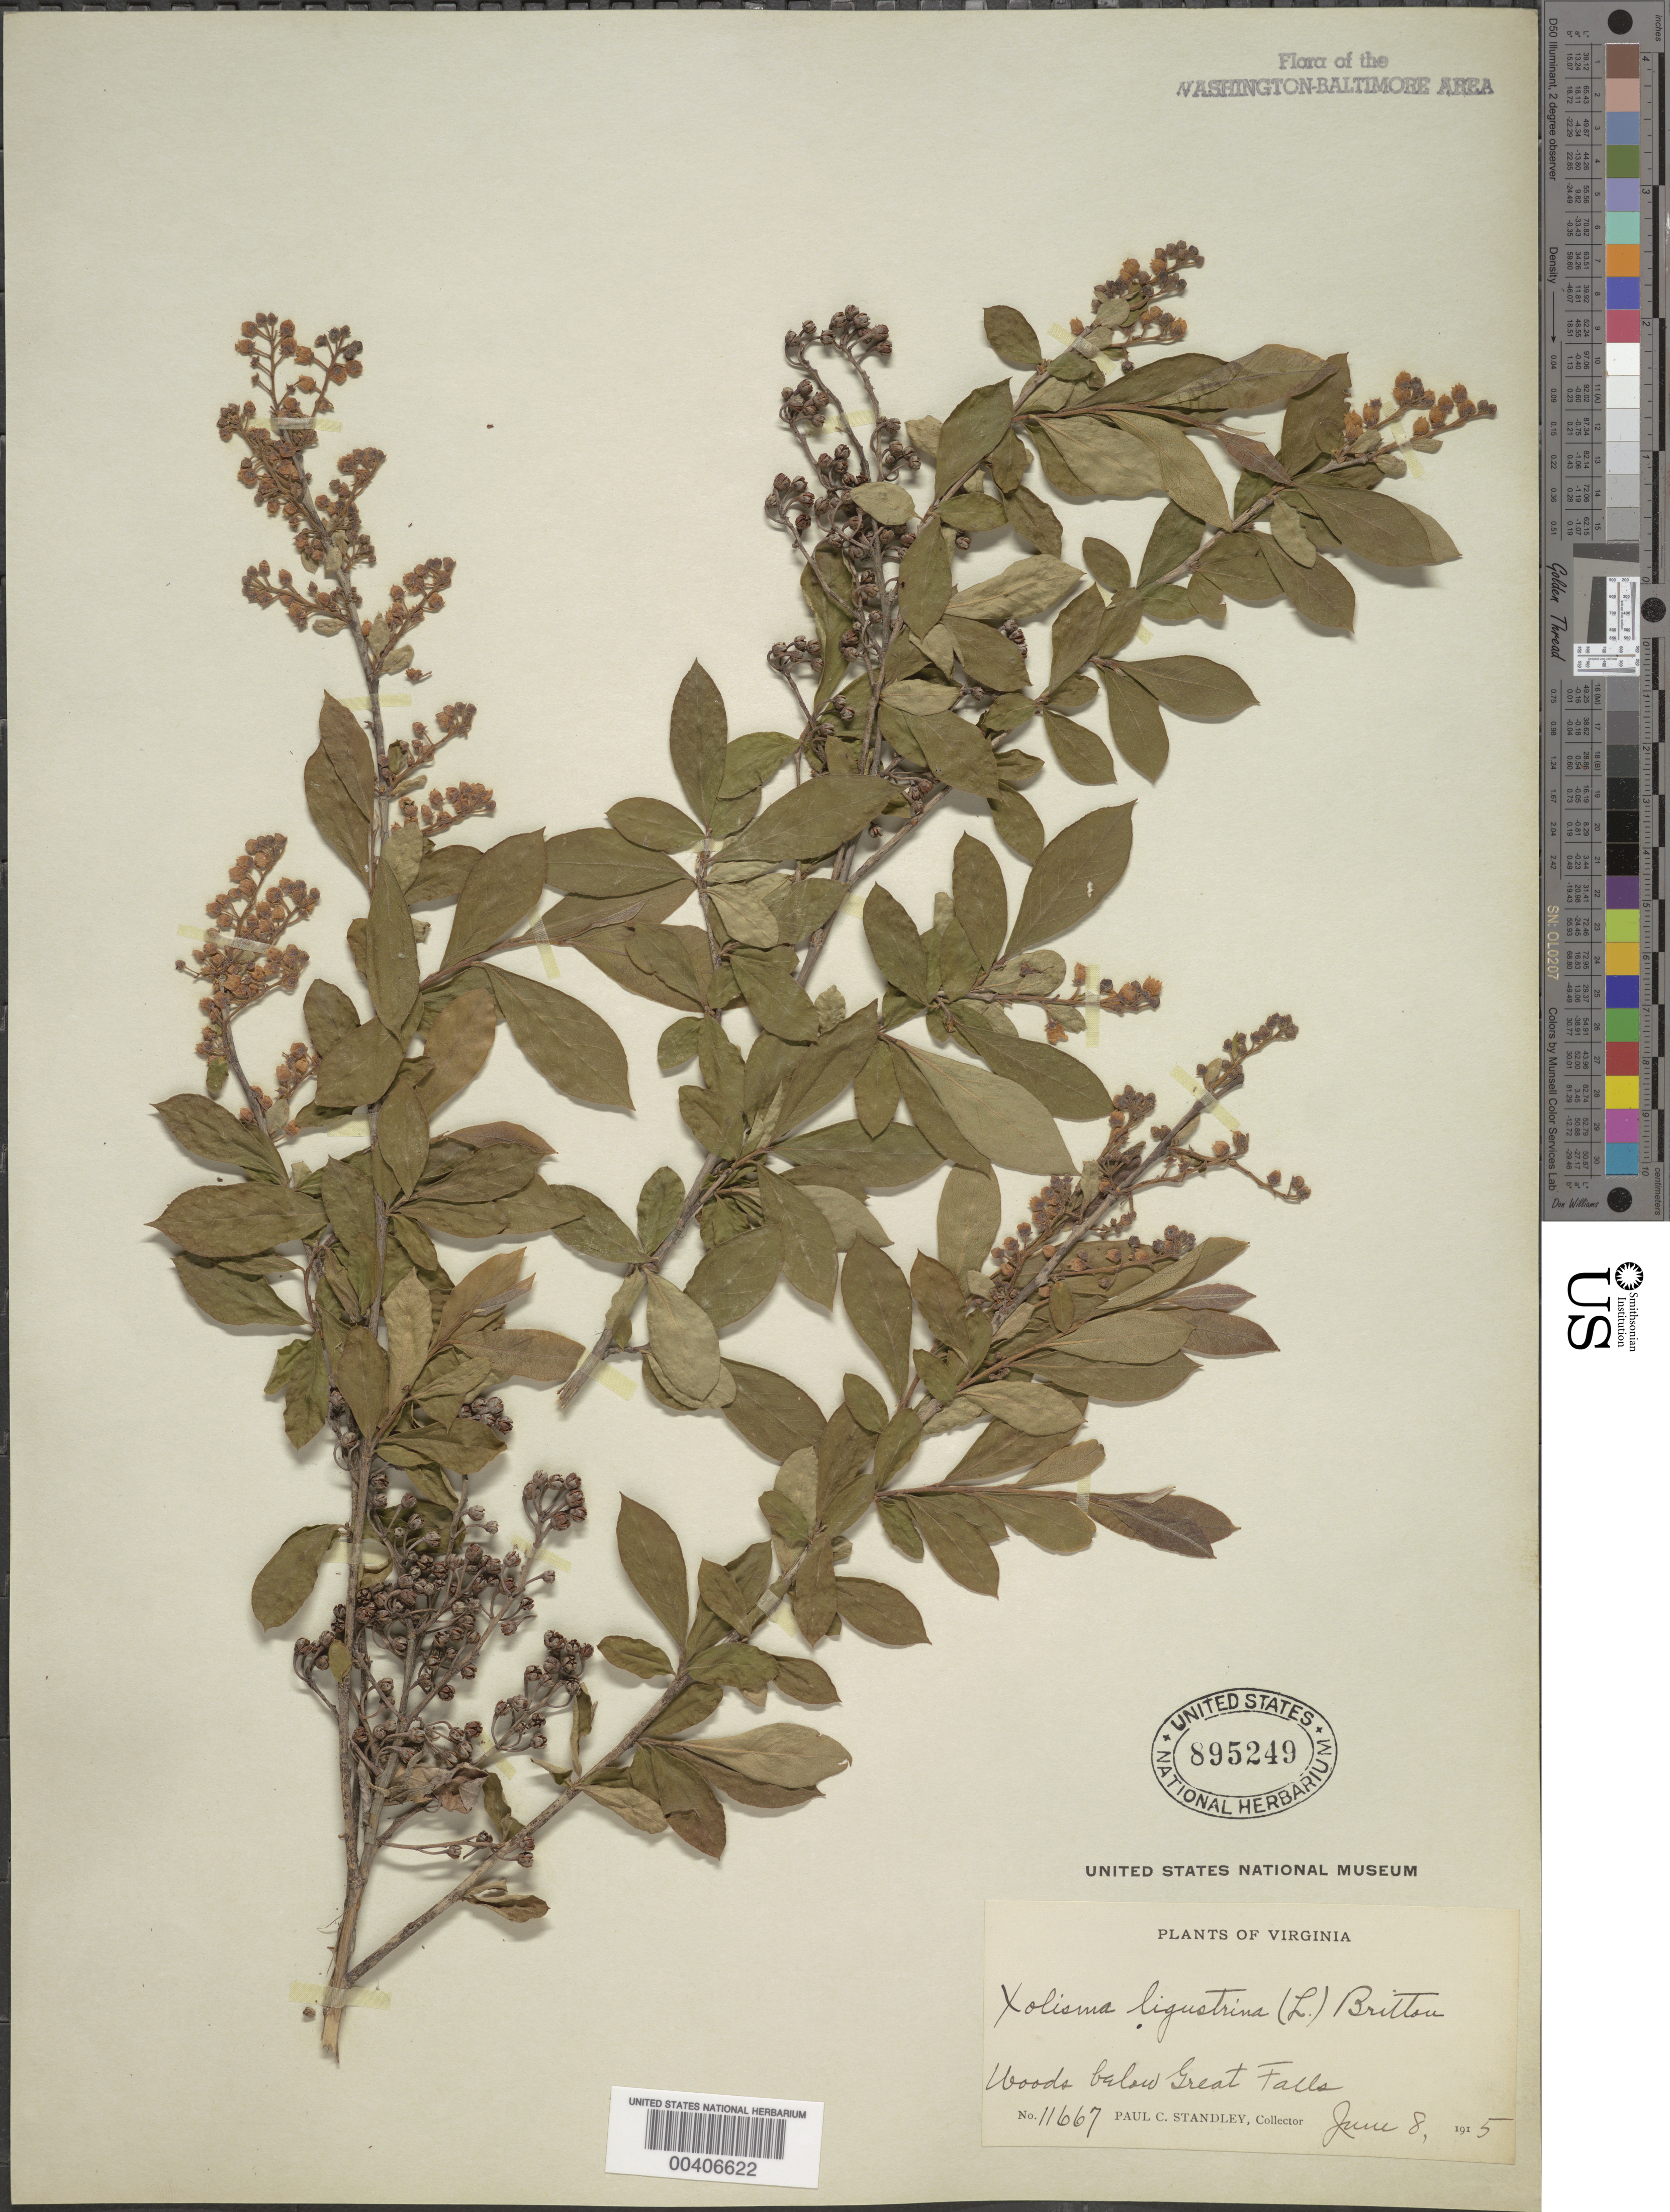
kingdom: Plantae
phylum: Tracheophyta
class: Magnoliopsida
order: Ericales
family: Ericaceae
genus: Lyonia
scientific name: Lyonia ligustrina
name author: (L.) DC.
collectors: P. C. Standley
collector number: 11667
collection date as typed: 08 Jun 1915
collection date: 1915-06-08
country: United States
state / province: Virginia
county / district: Fairfax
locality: below Great Falls C. and O. Canal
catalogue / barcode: US 895249